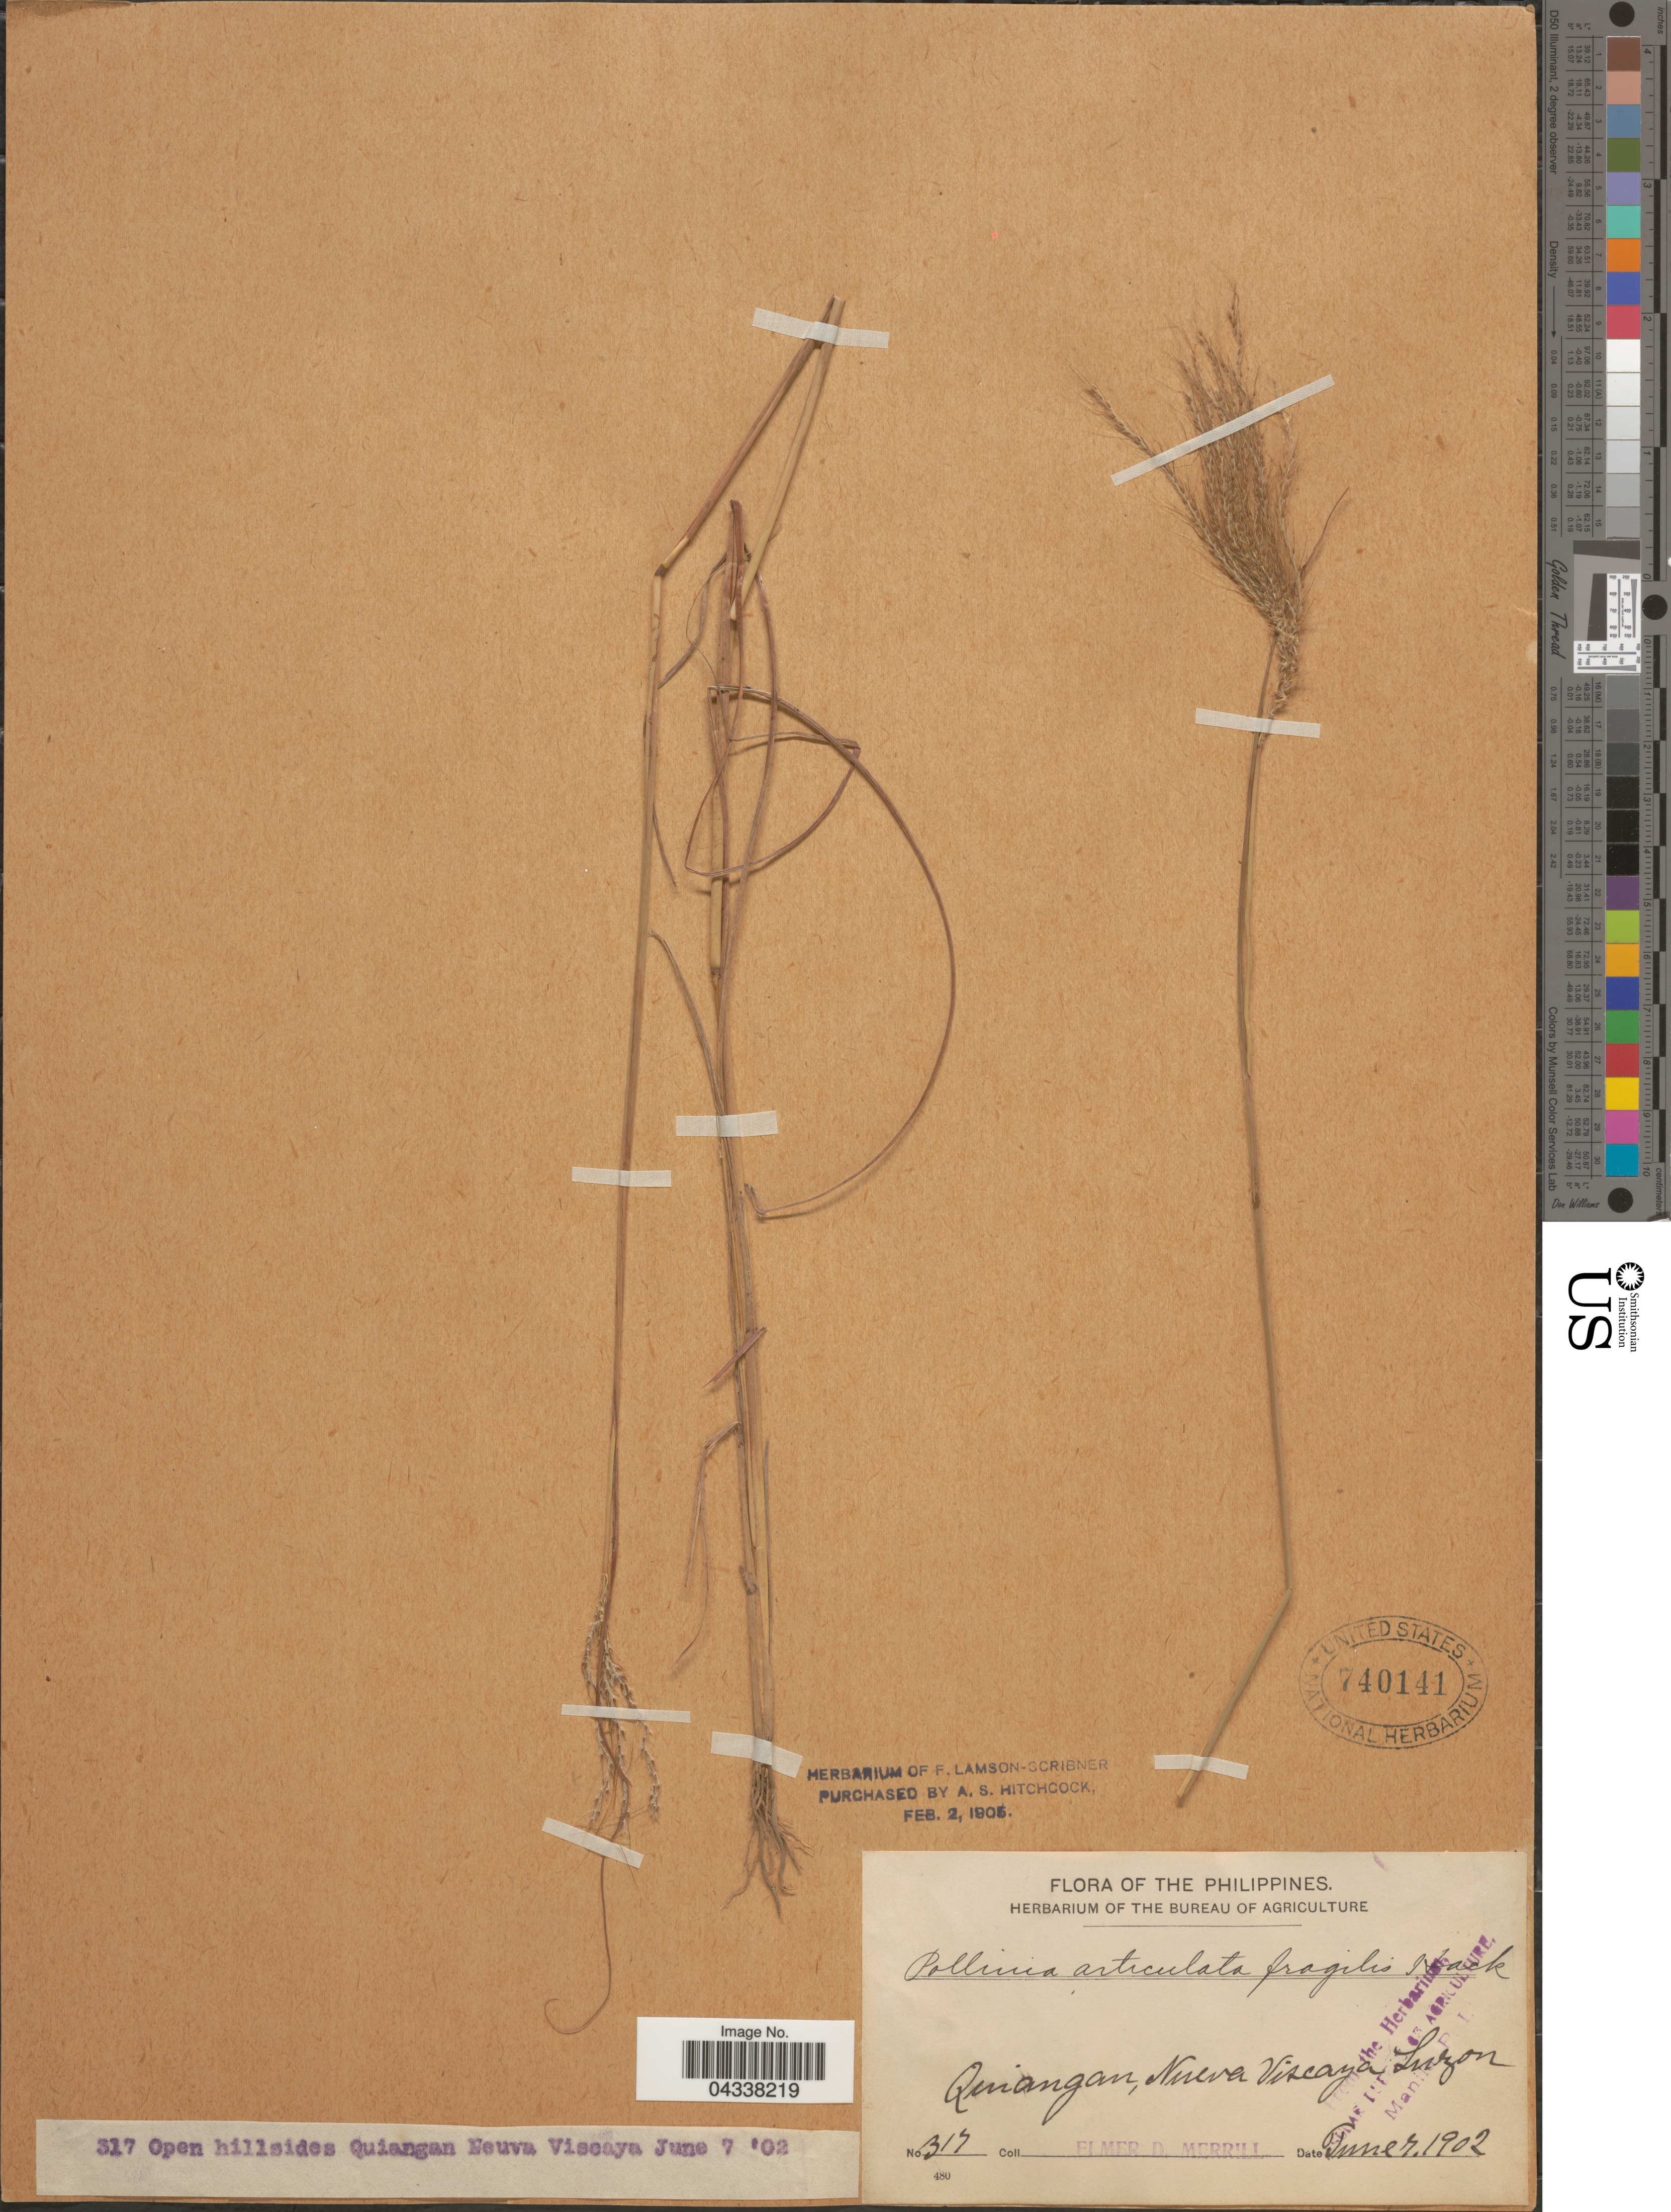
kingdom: Plantae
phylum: Tracheophyta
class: Liliopsida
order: Poales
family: Poaceae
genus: Pseudopogonatherum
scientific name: Pseudopogonatherum contortum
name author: A. Camus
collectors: E. D. Merrill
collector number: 317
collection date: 1902-06-07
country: Philippines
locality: Open hillsides Quiangan Nueva Viscaya. Luzon.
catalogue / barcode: US 740141